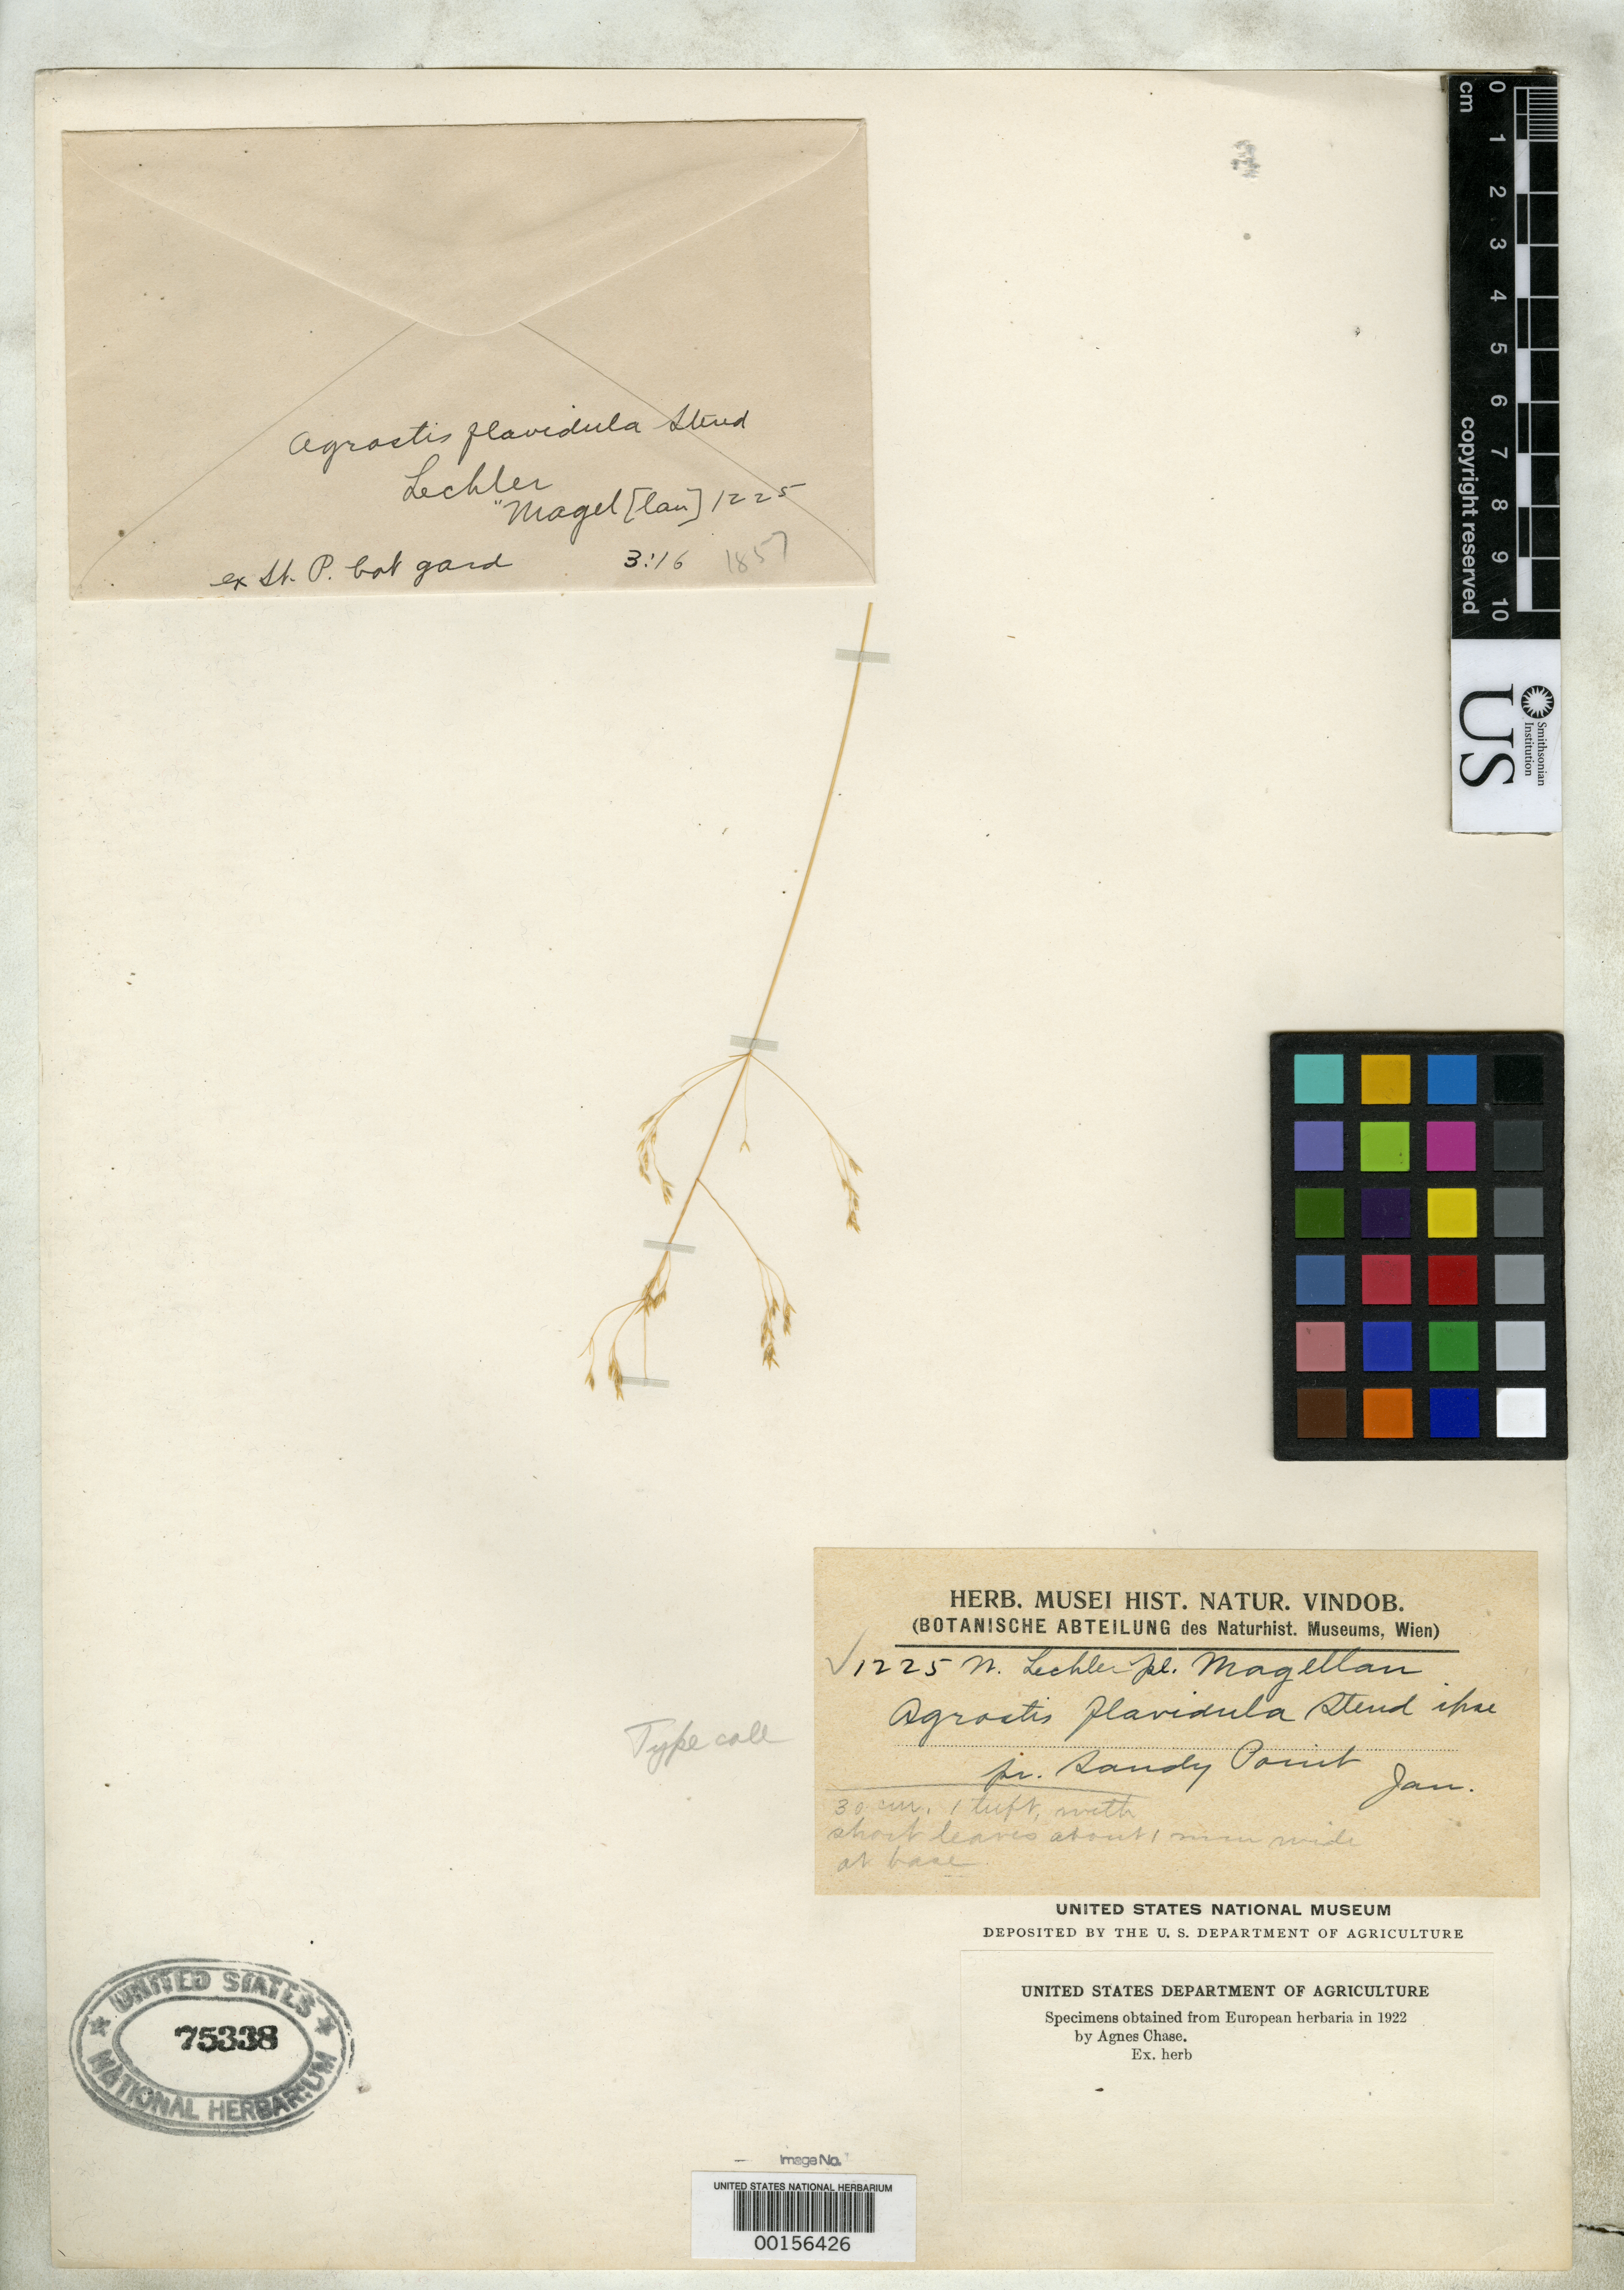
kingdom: Plantae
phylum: Tracheophyta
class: Liliopsida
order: Poales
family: Poaceae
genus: Agrostis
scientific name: Agrostis flavidula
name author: Steud.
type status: Type Fragment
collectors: W. Lechler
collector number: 1225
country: Chile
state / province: Magallanes y de la Antártica Chilena (XII)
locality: Sandy Point.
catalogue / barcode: US 75338